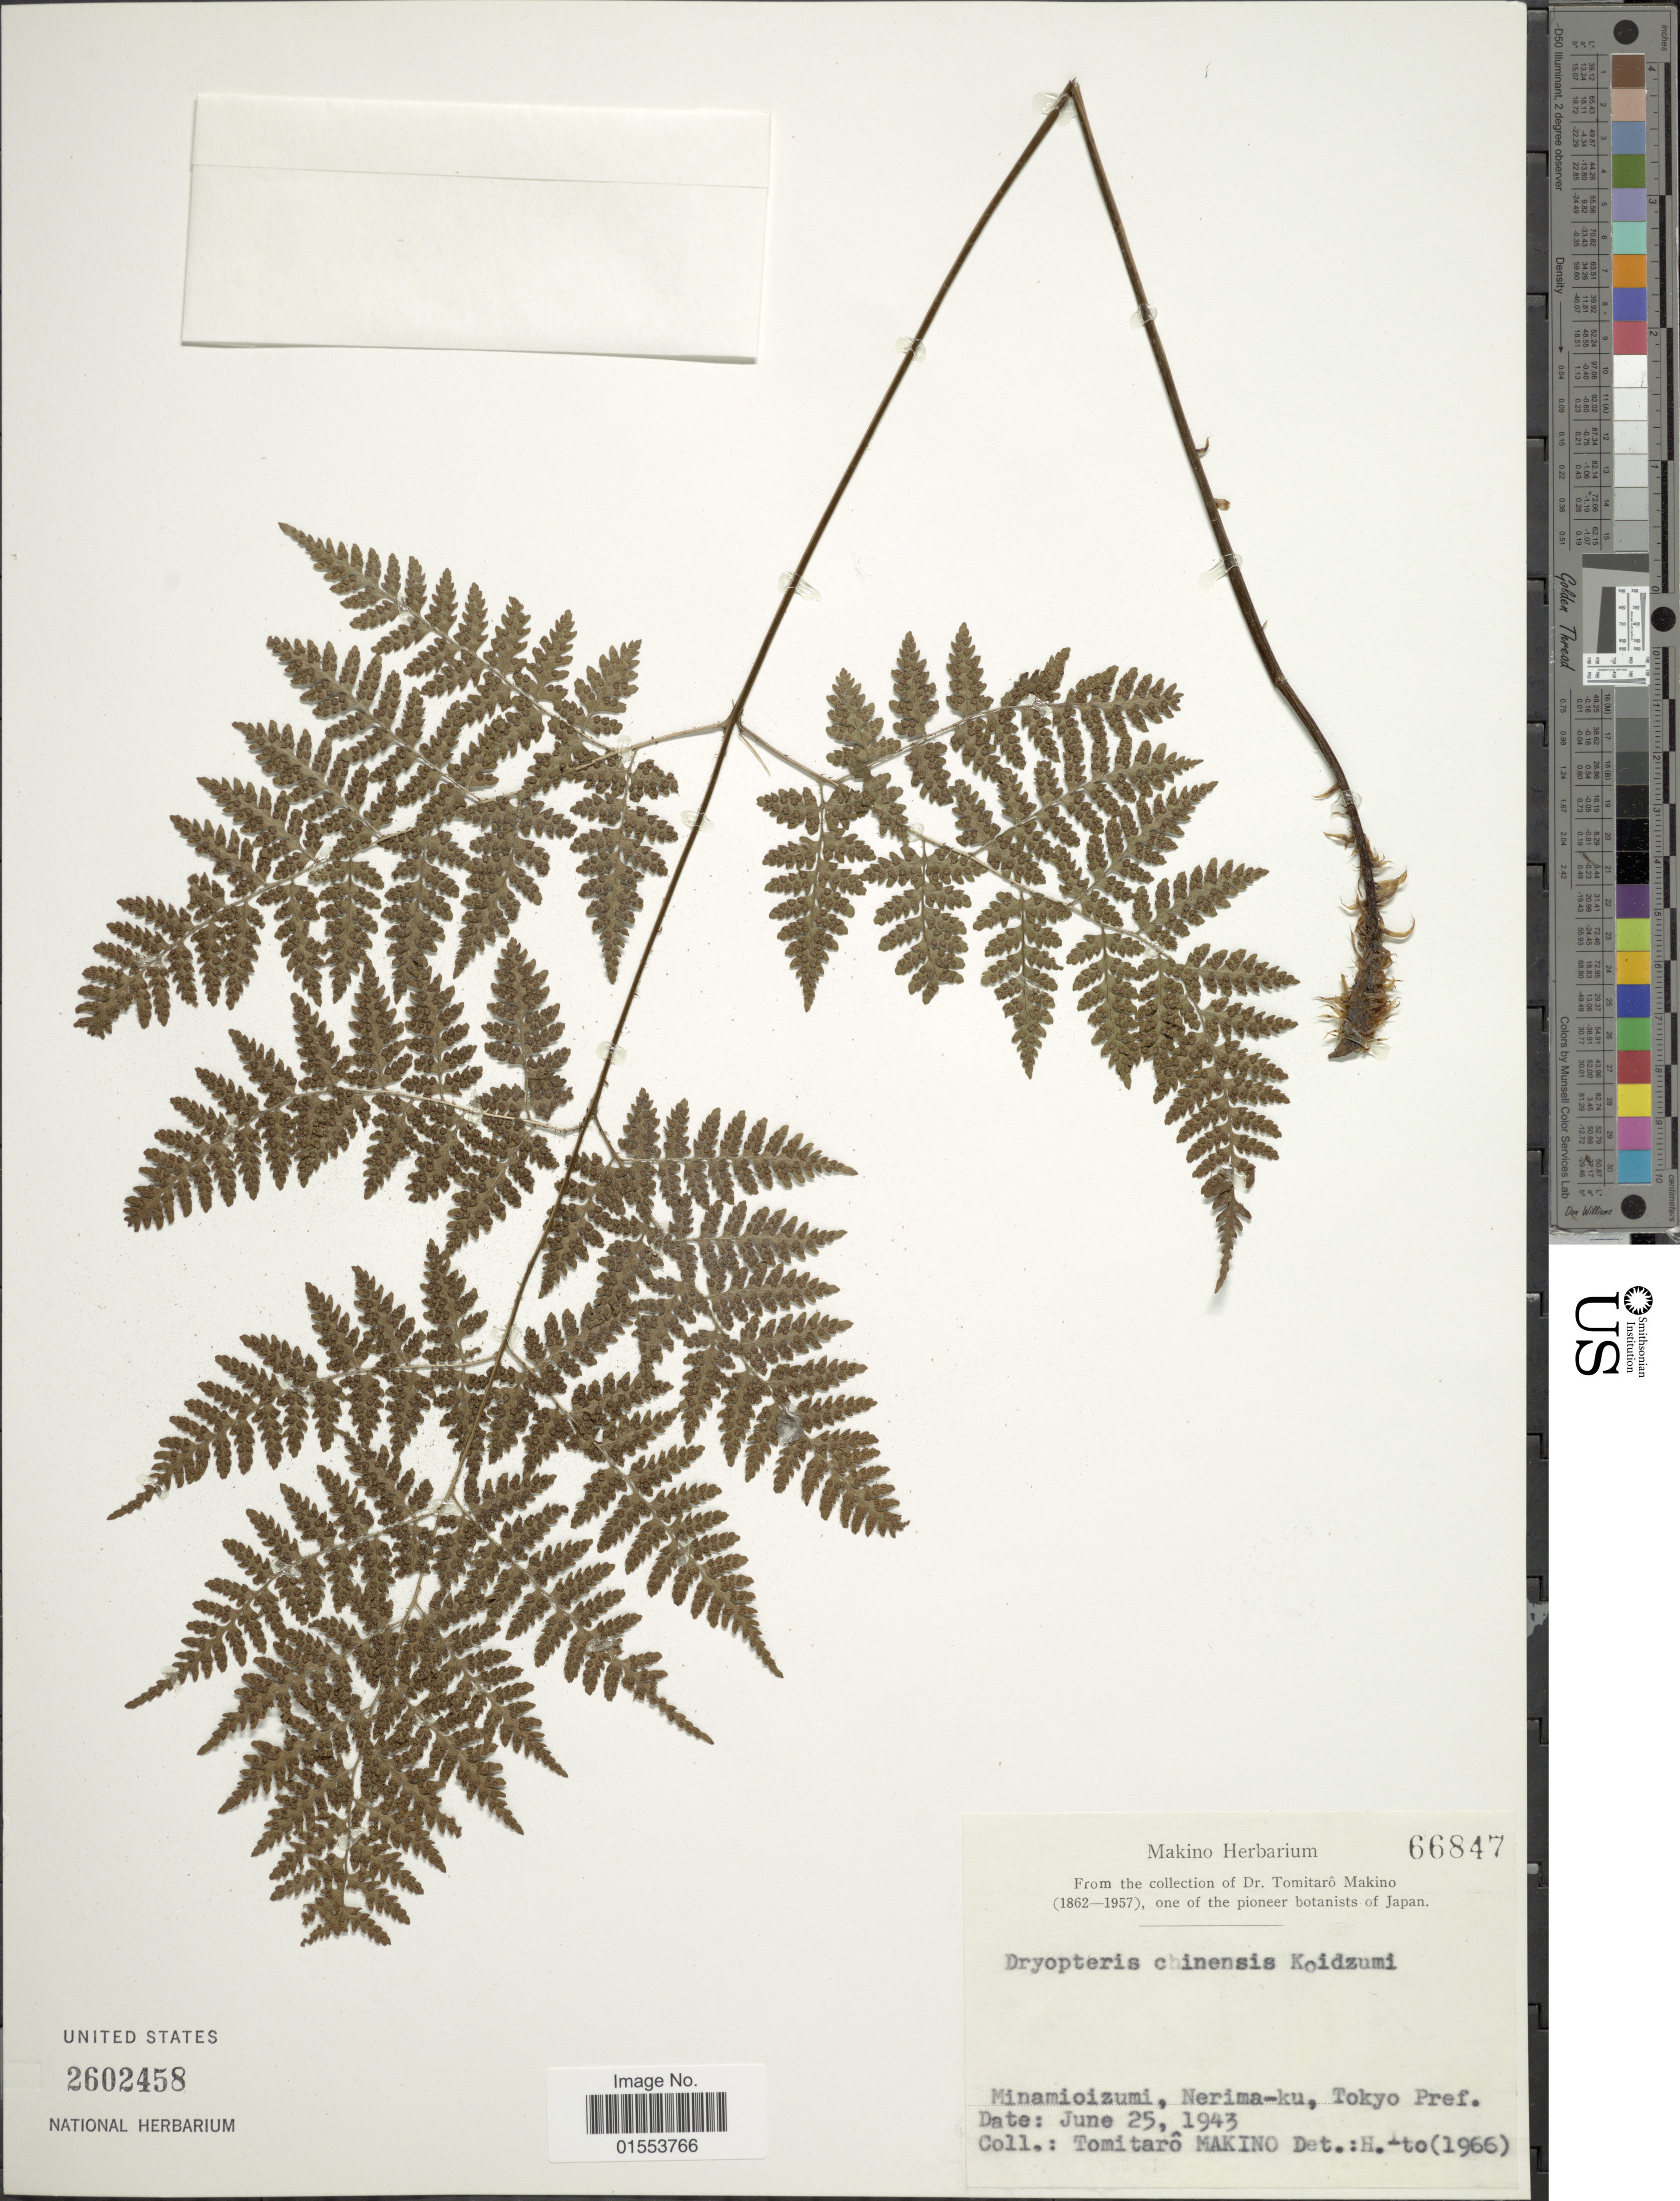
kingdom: Plantae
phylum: Tracheophyta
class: Polypodiopsida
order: Polypodiales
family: Dryopteridaceae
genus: Dryopteris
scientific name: Dryopteris chinensis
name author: (Baker) Koidz.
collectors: T. Makino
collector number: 66847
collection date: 1943-06-25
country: Japan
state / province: Tokyo, Federal City of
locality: Minamioizumi, Nerima-ku, Tokyo Pref.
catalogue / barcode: US 2602458